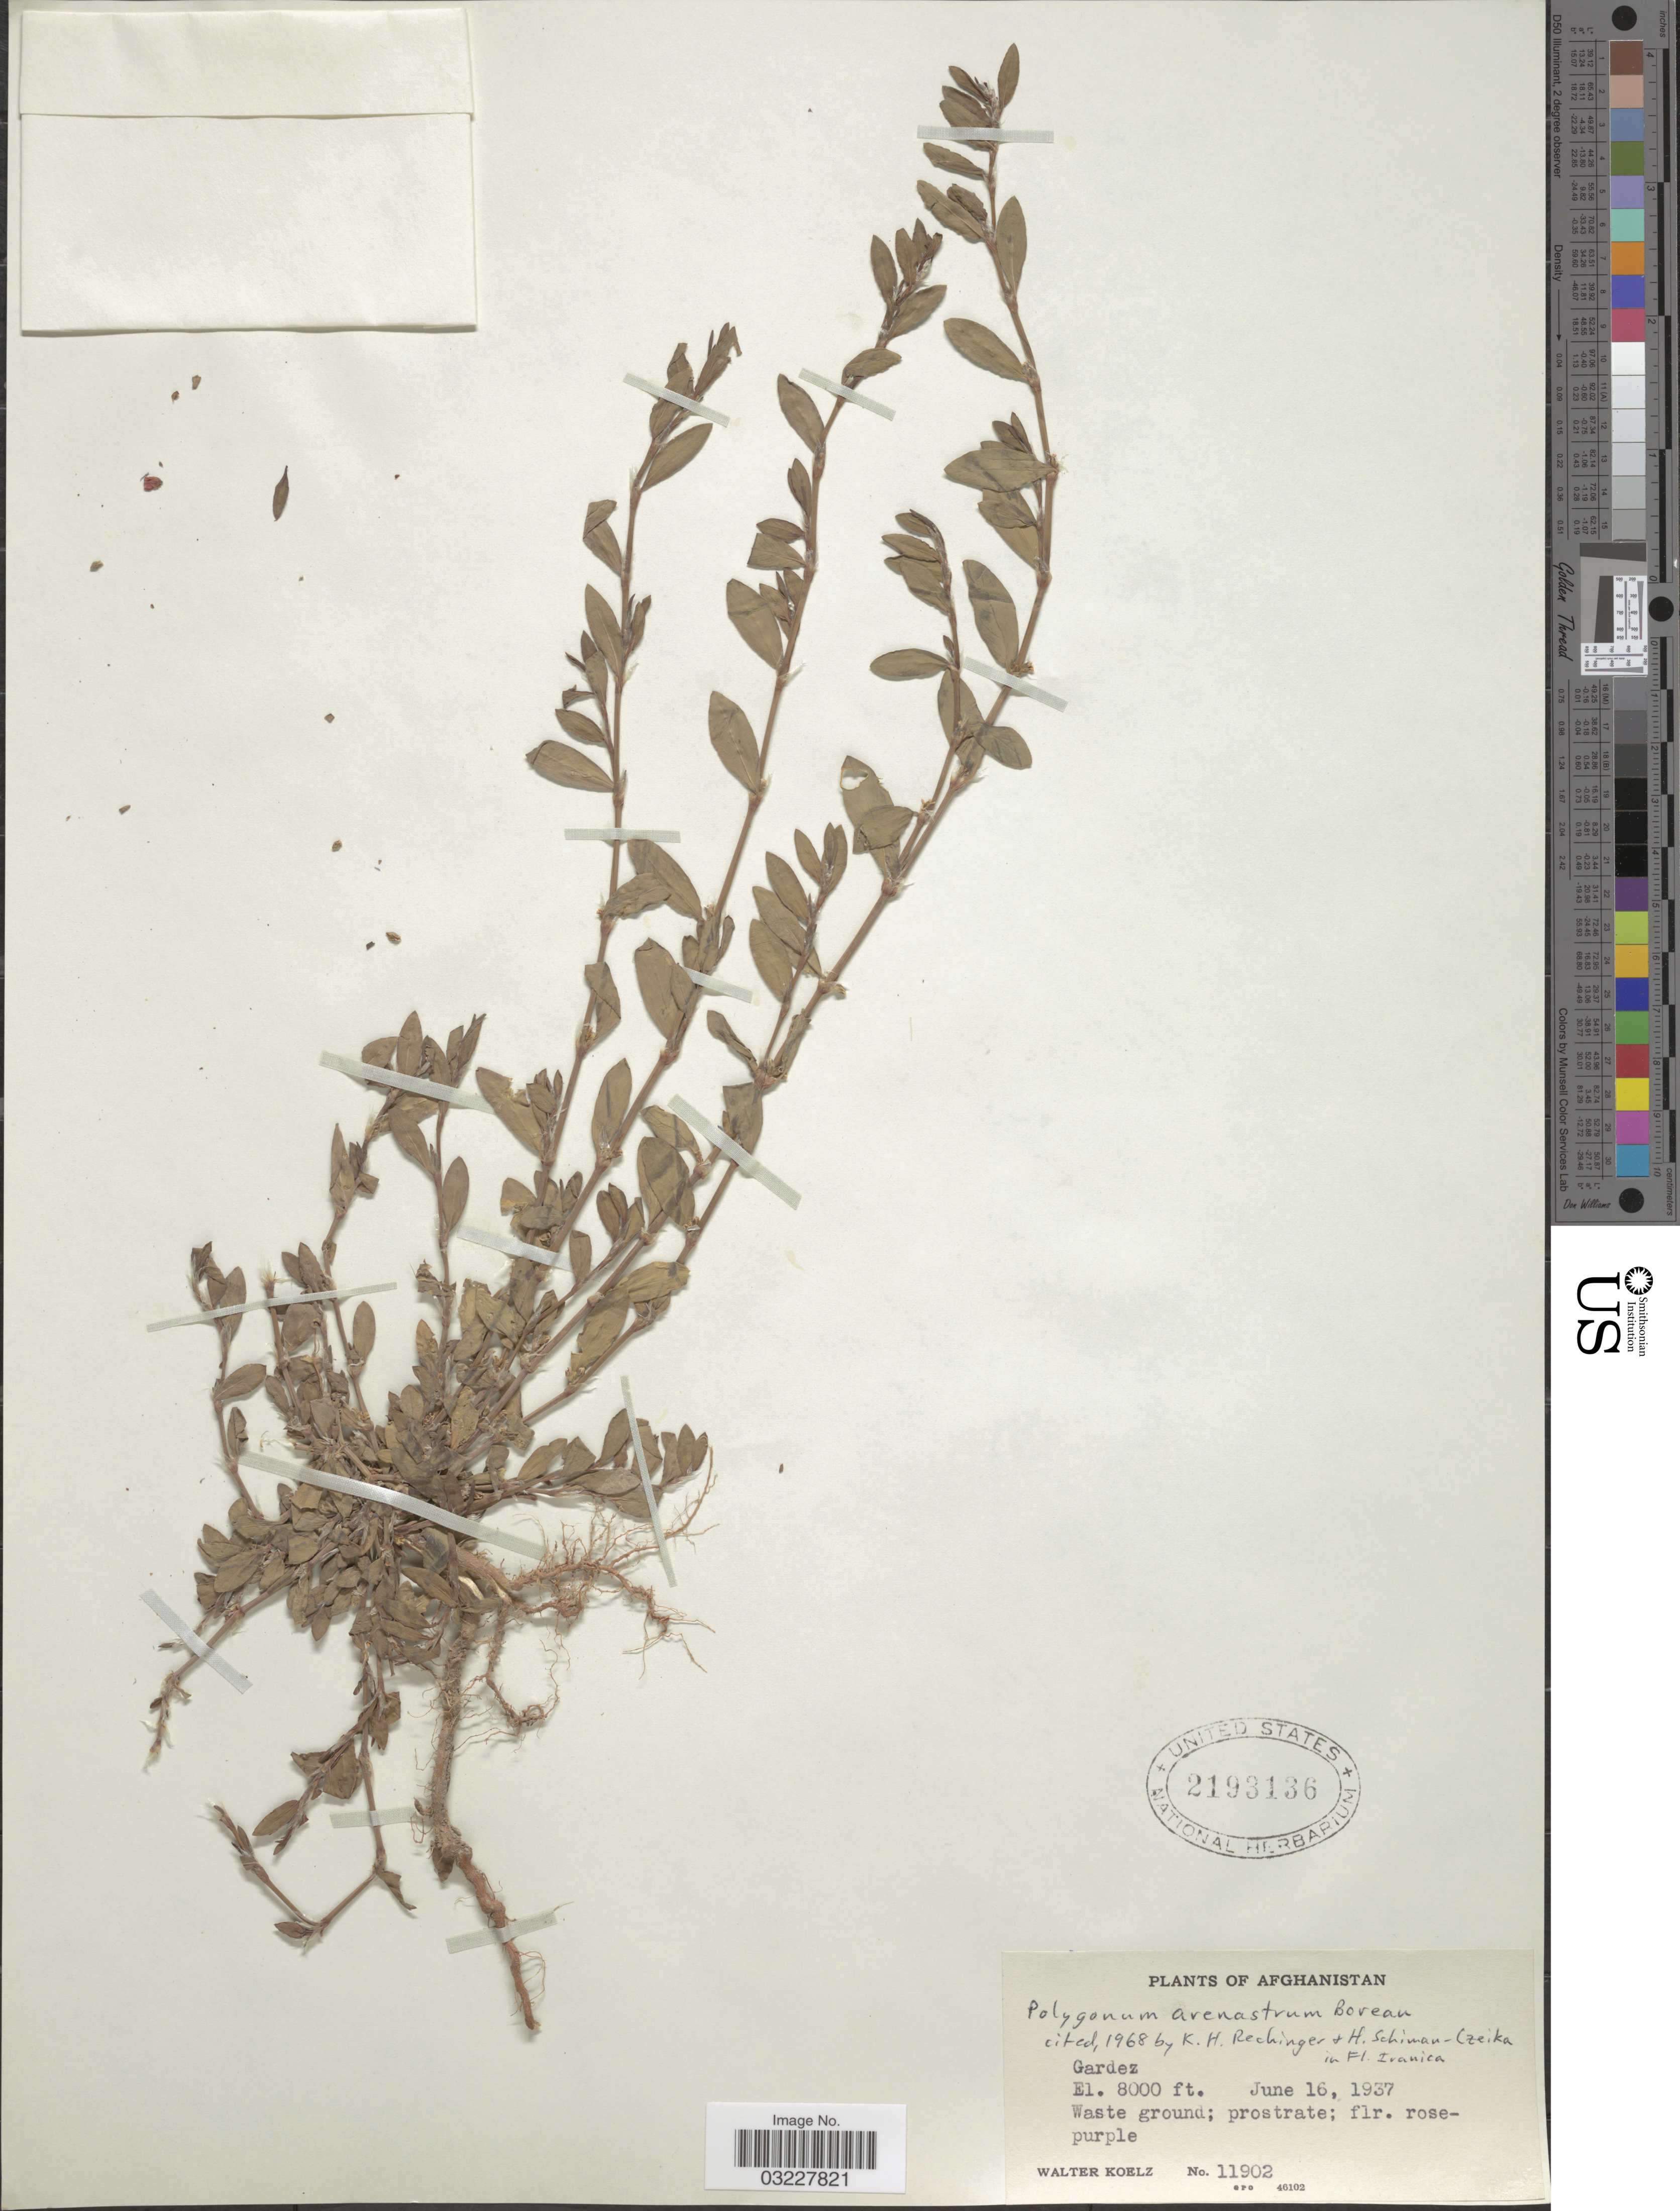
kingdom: Plantae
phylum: Tracheophyta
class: Magnoliopsida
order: Caryophyllales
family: Polygonaceae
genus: Polygonum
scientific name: Polygonum arenastrum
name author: Boreau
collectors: W. N. Koelz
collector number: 11902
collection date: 1937-06-16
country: Afghanistan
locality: Gardez.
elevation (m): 2438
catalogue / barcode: US 2193136